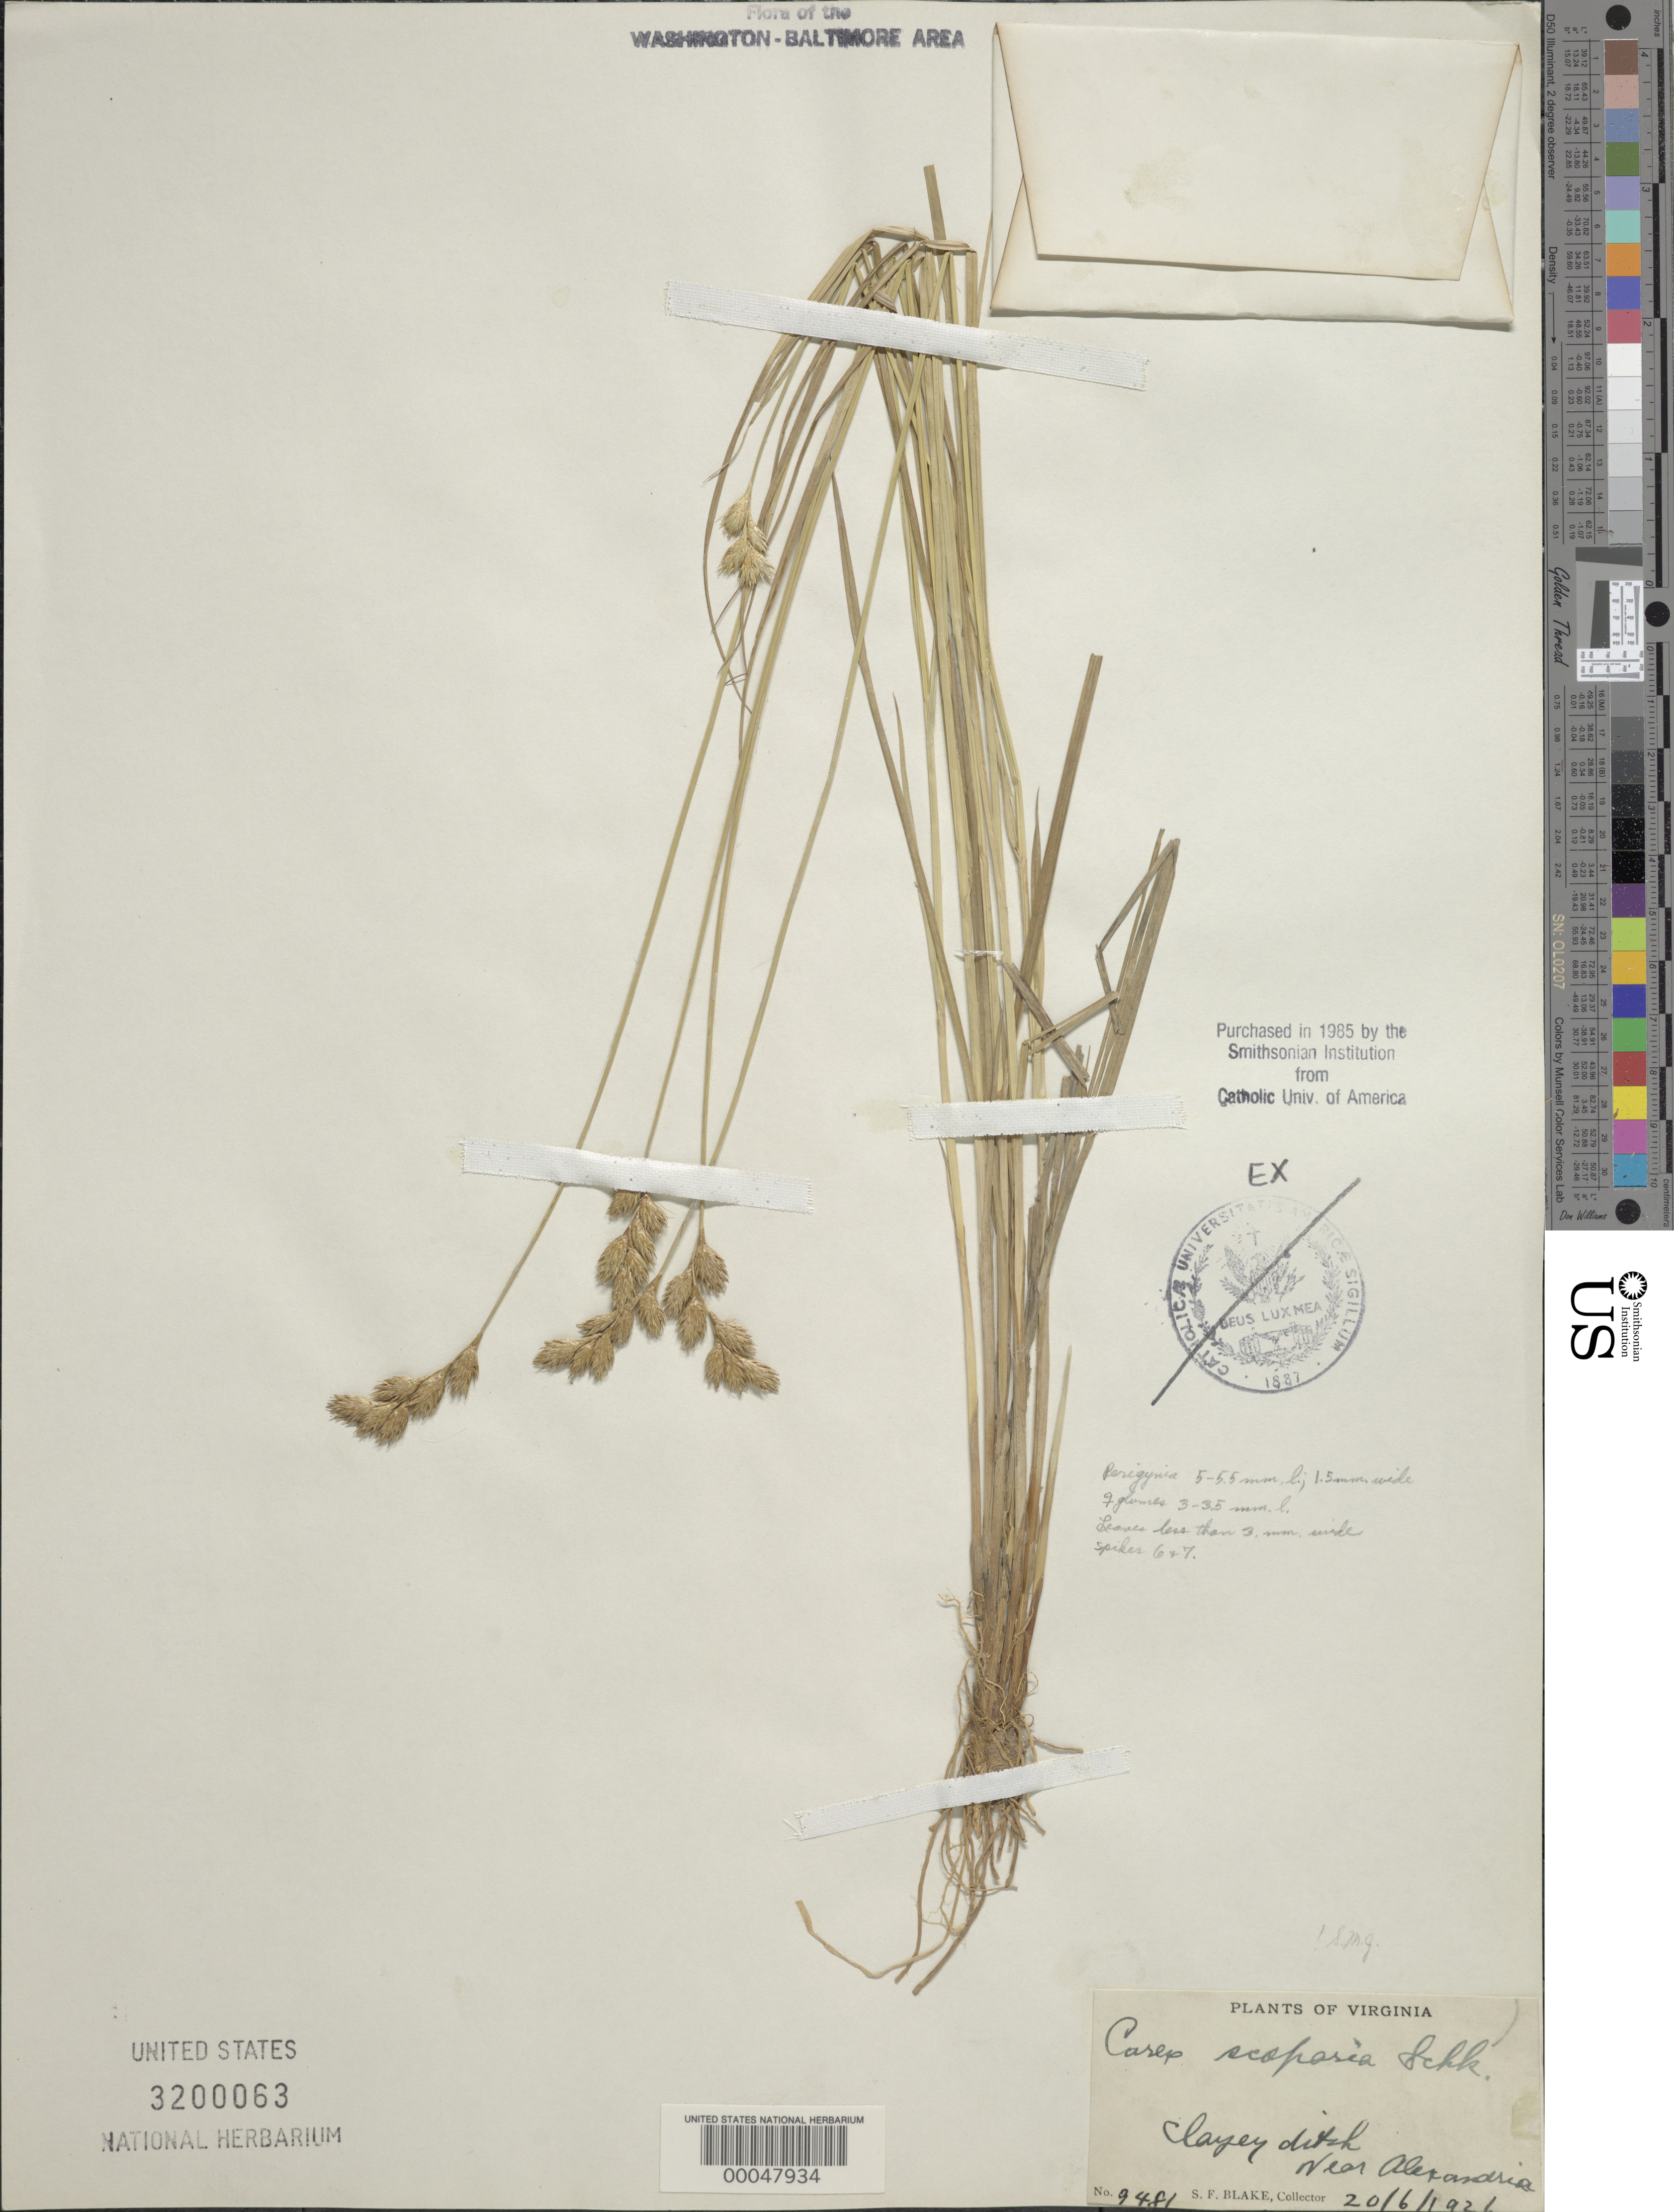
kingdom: Plantae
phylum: Tracheophyta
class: Liliopsida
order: Poales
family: Cyperaceae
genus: Carex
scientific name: Carex scoparia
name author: Schkuhr ex Willd.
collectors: S. Blake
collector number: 9481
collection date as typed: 20 Jun 1926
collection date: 1926-06-20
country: United States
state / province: Virginia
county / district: Arlington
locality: Near Alexandria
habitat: Clayey ditch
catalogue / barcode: US 3200063